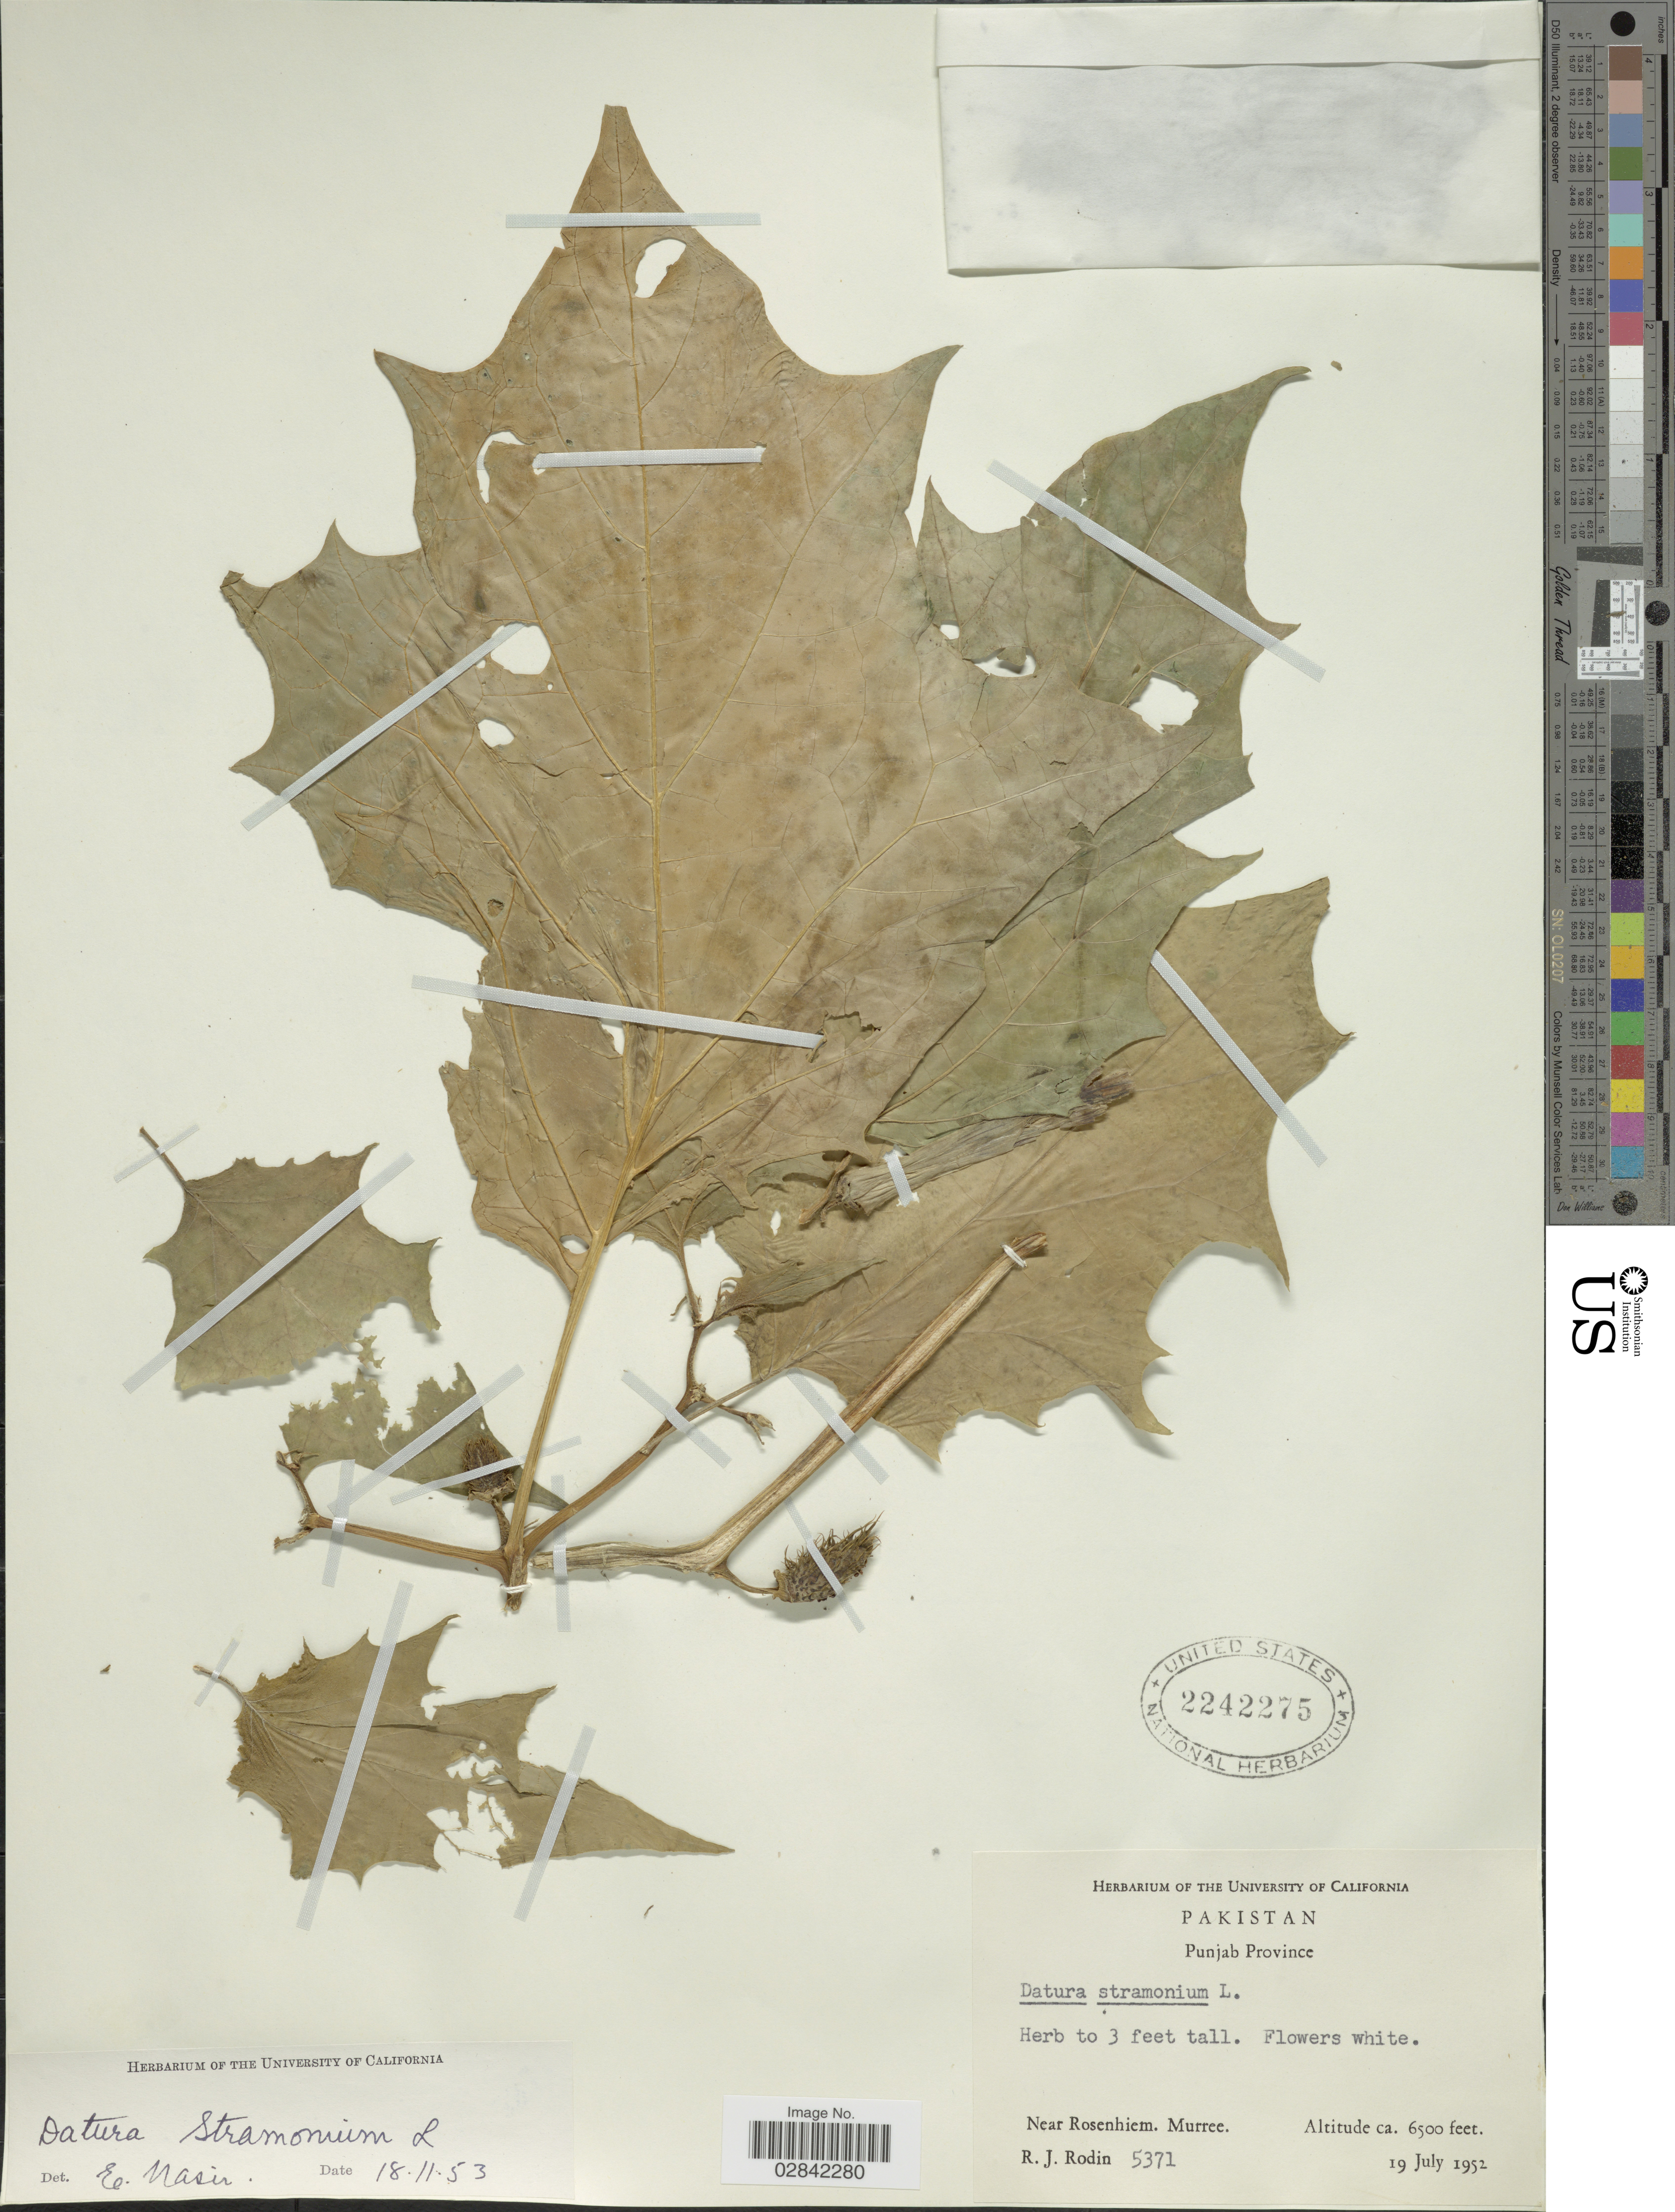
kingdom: Plantae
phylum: Tracheophyta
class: Magnoliopsida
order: Solanales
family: Solanaceae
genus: Datura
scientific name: Datura stramonium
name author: L.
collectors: R. J. Rodin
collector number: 5371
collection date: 1952-07-19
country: Pakistan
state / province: Punjab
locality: Punjab Province, Near Rosenhiem, Murree.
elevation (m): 1981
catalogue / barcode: US 2242275